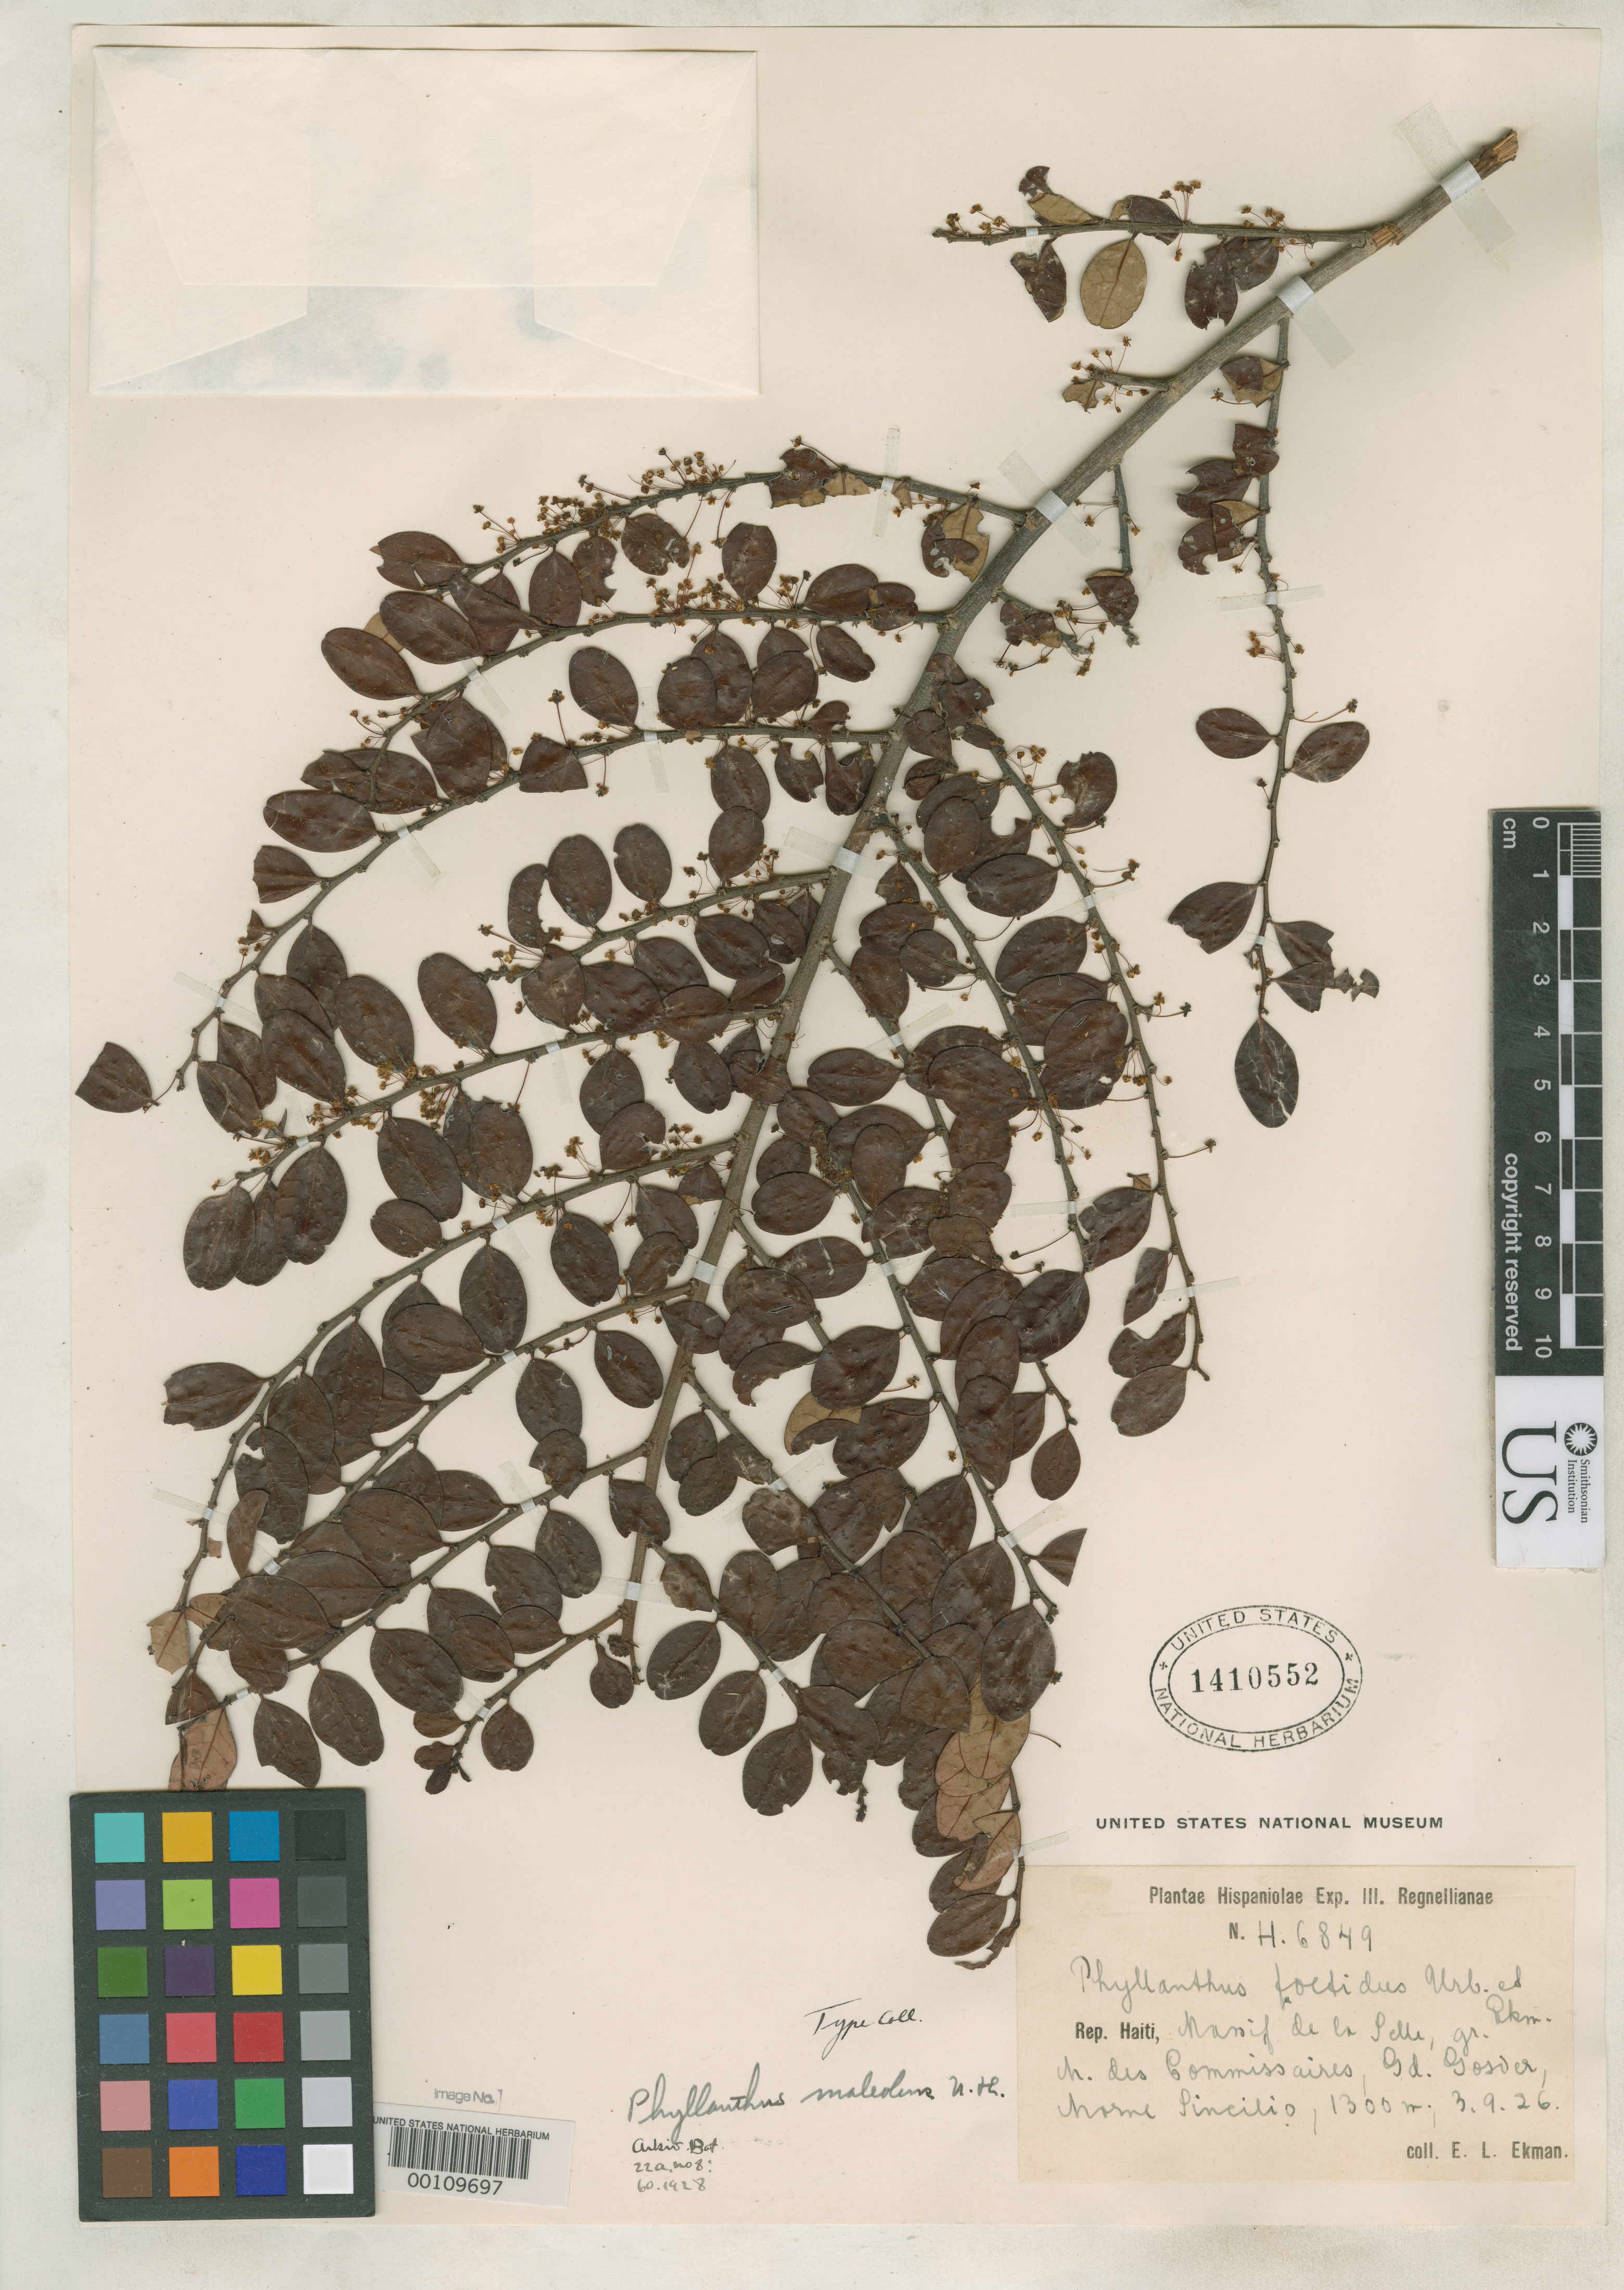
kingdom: Plantae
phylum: Tracheophyta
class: Magnoliopsida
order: Malpighiales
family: Phyllanthaceae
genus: Phyllanthus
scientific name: Phyllanthus maleolens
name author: Urb. & Ekman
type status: Isotype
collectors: E. L. Ekman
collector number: H 6849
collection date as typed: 03 Sep 1926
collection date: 1926-09-03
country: Haiti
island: Hispaniola Island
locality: Massif de la Selle, Grand Morne, Grand-gosier.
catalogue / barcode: US 1410552